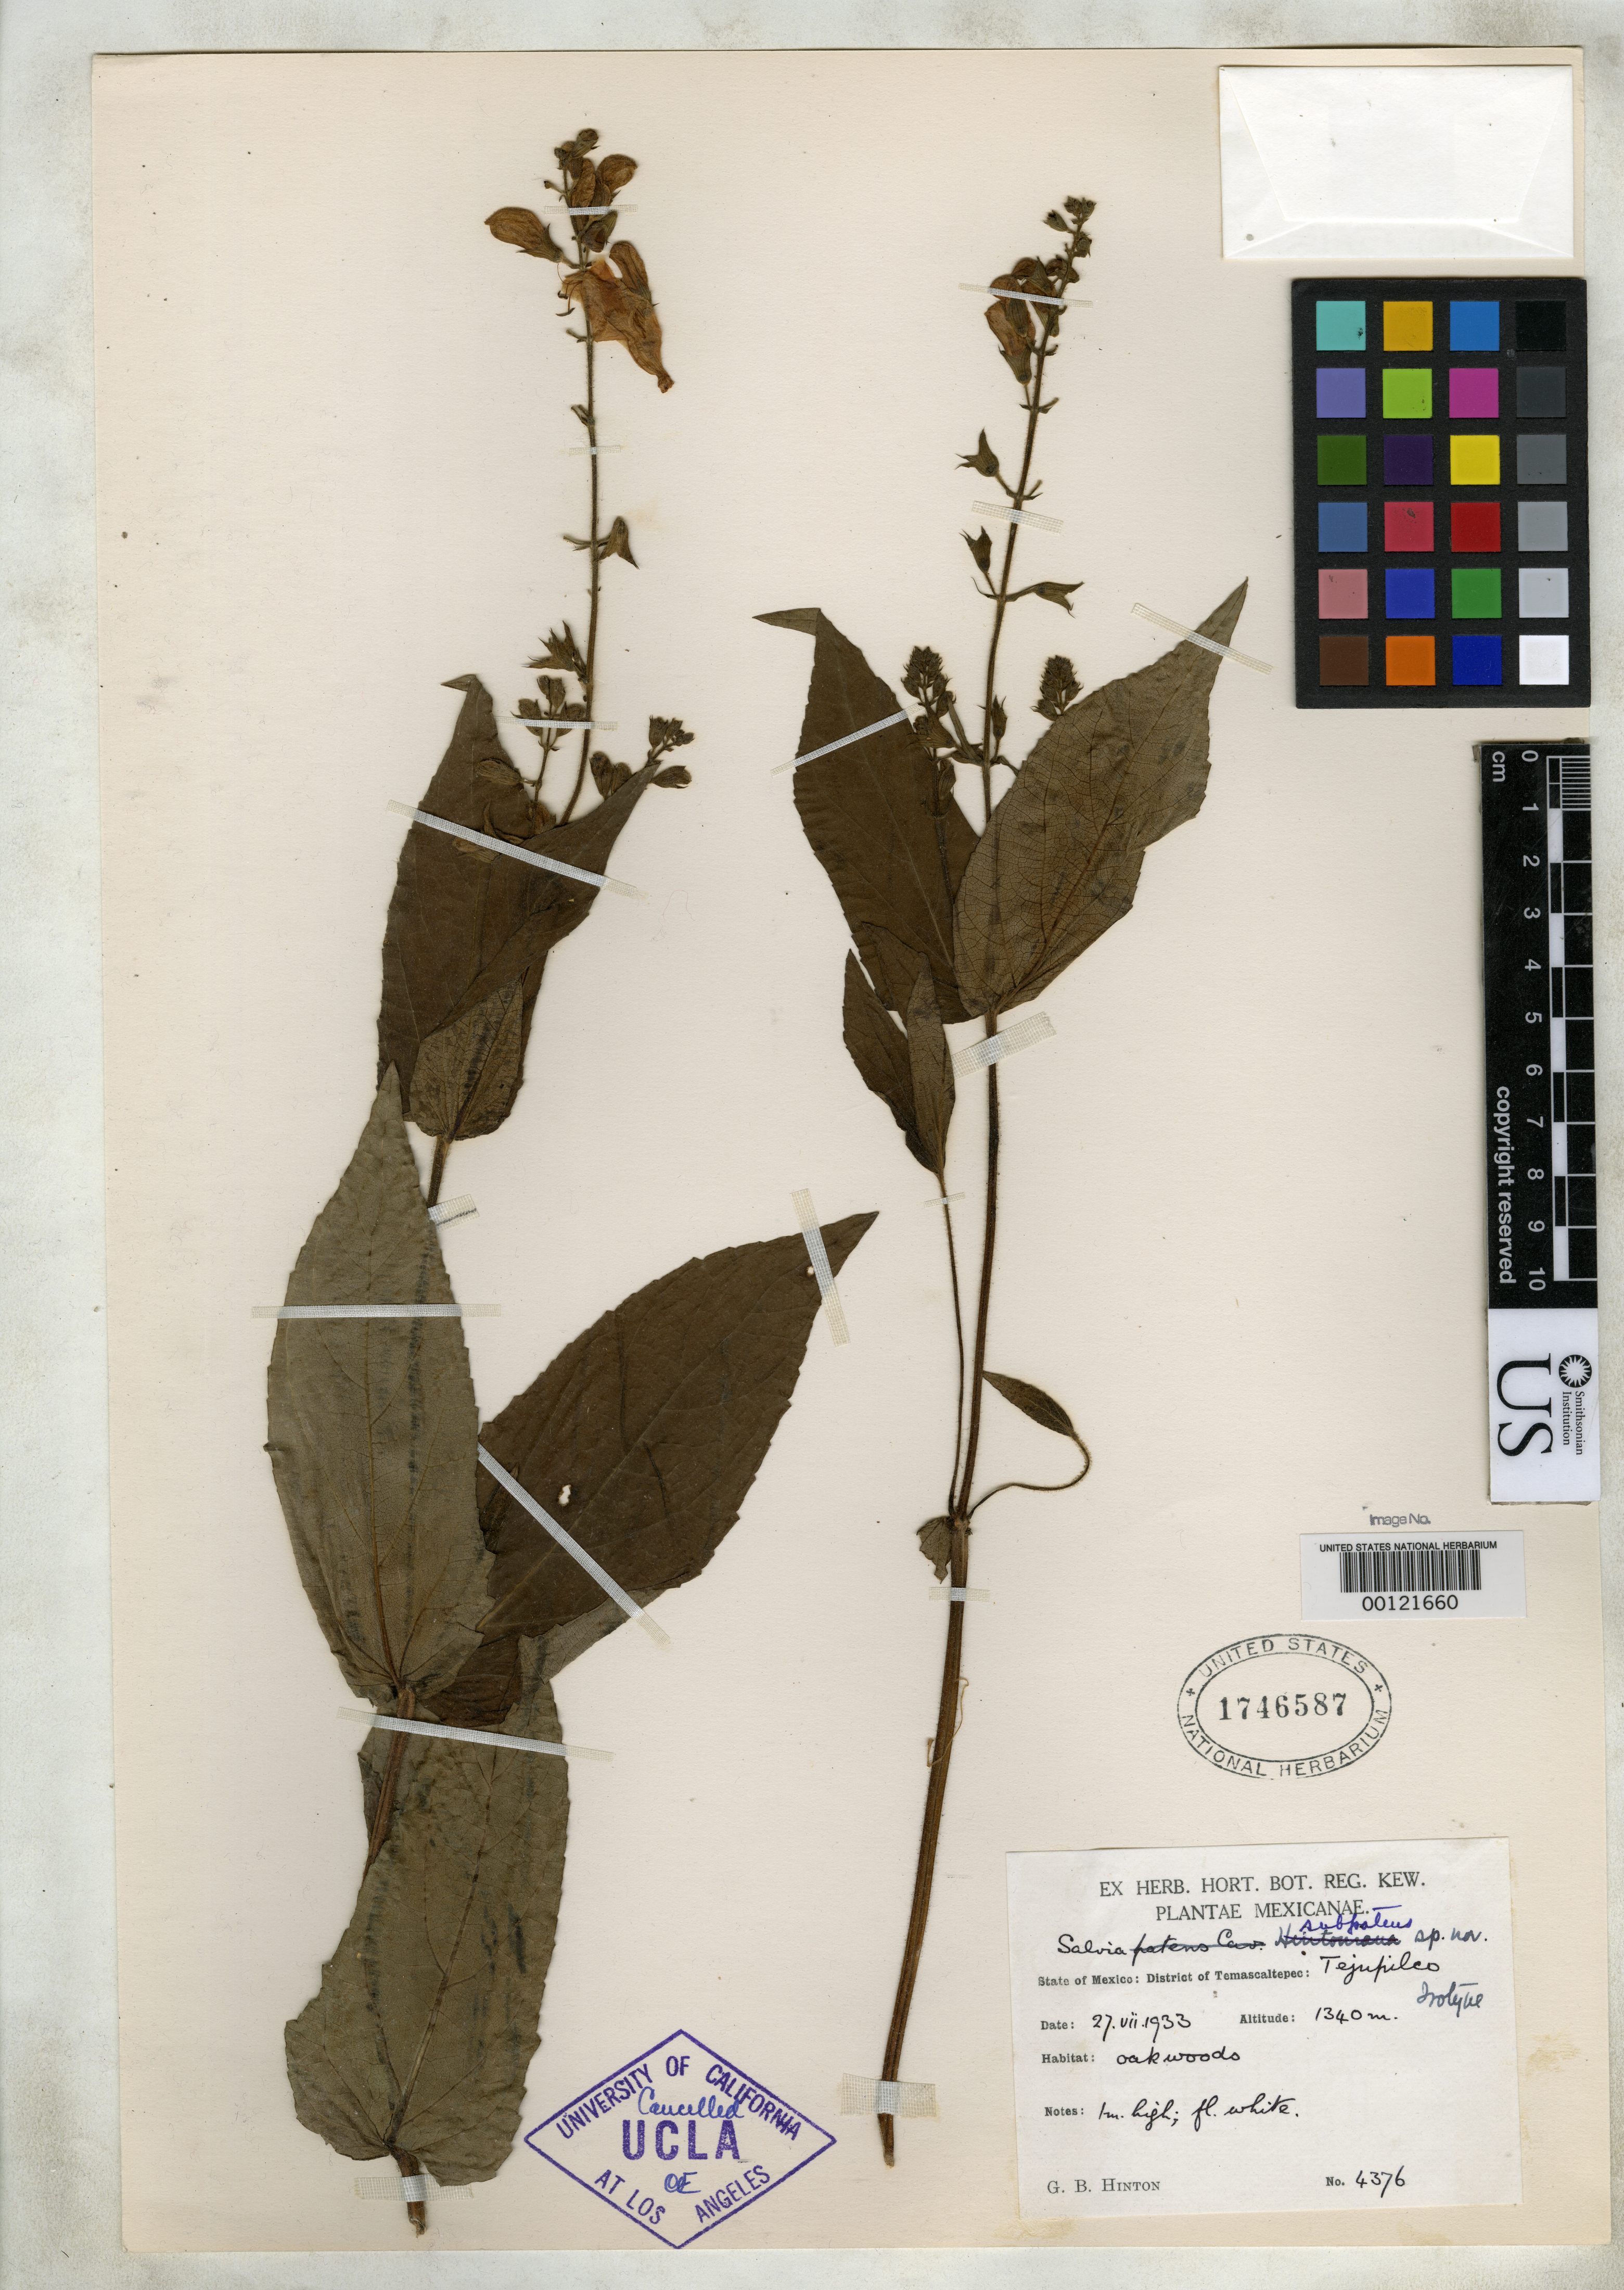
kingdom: Plantae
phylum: Tracheophyta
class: Magnoliopsida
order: Lamiales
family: Lamiaceae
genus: Salvia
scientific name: Salvia subpatens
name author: Epling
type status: Isotype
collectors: G. B. Hinton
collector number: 4376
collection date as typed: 27 Jul 1933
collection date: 1933-07-27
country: Mexico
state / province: México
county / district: Temascaltepec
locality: Tejupilco.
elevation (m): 1340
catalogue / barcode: US 1746587